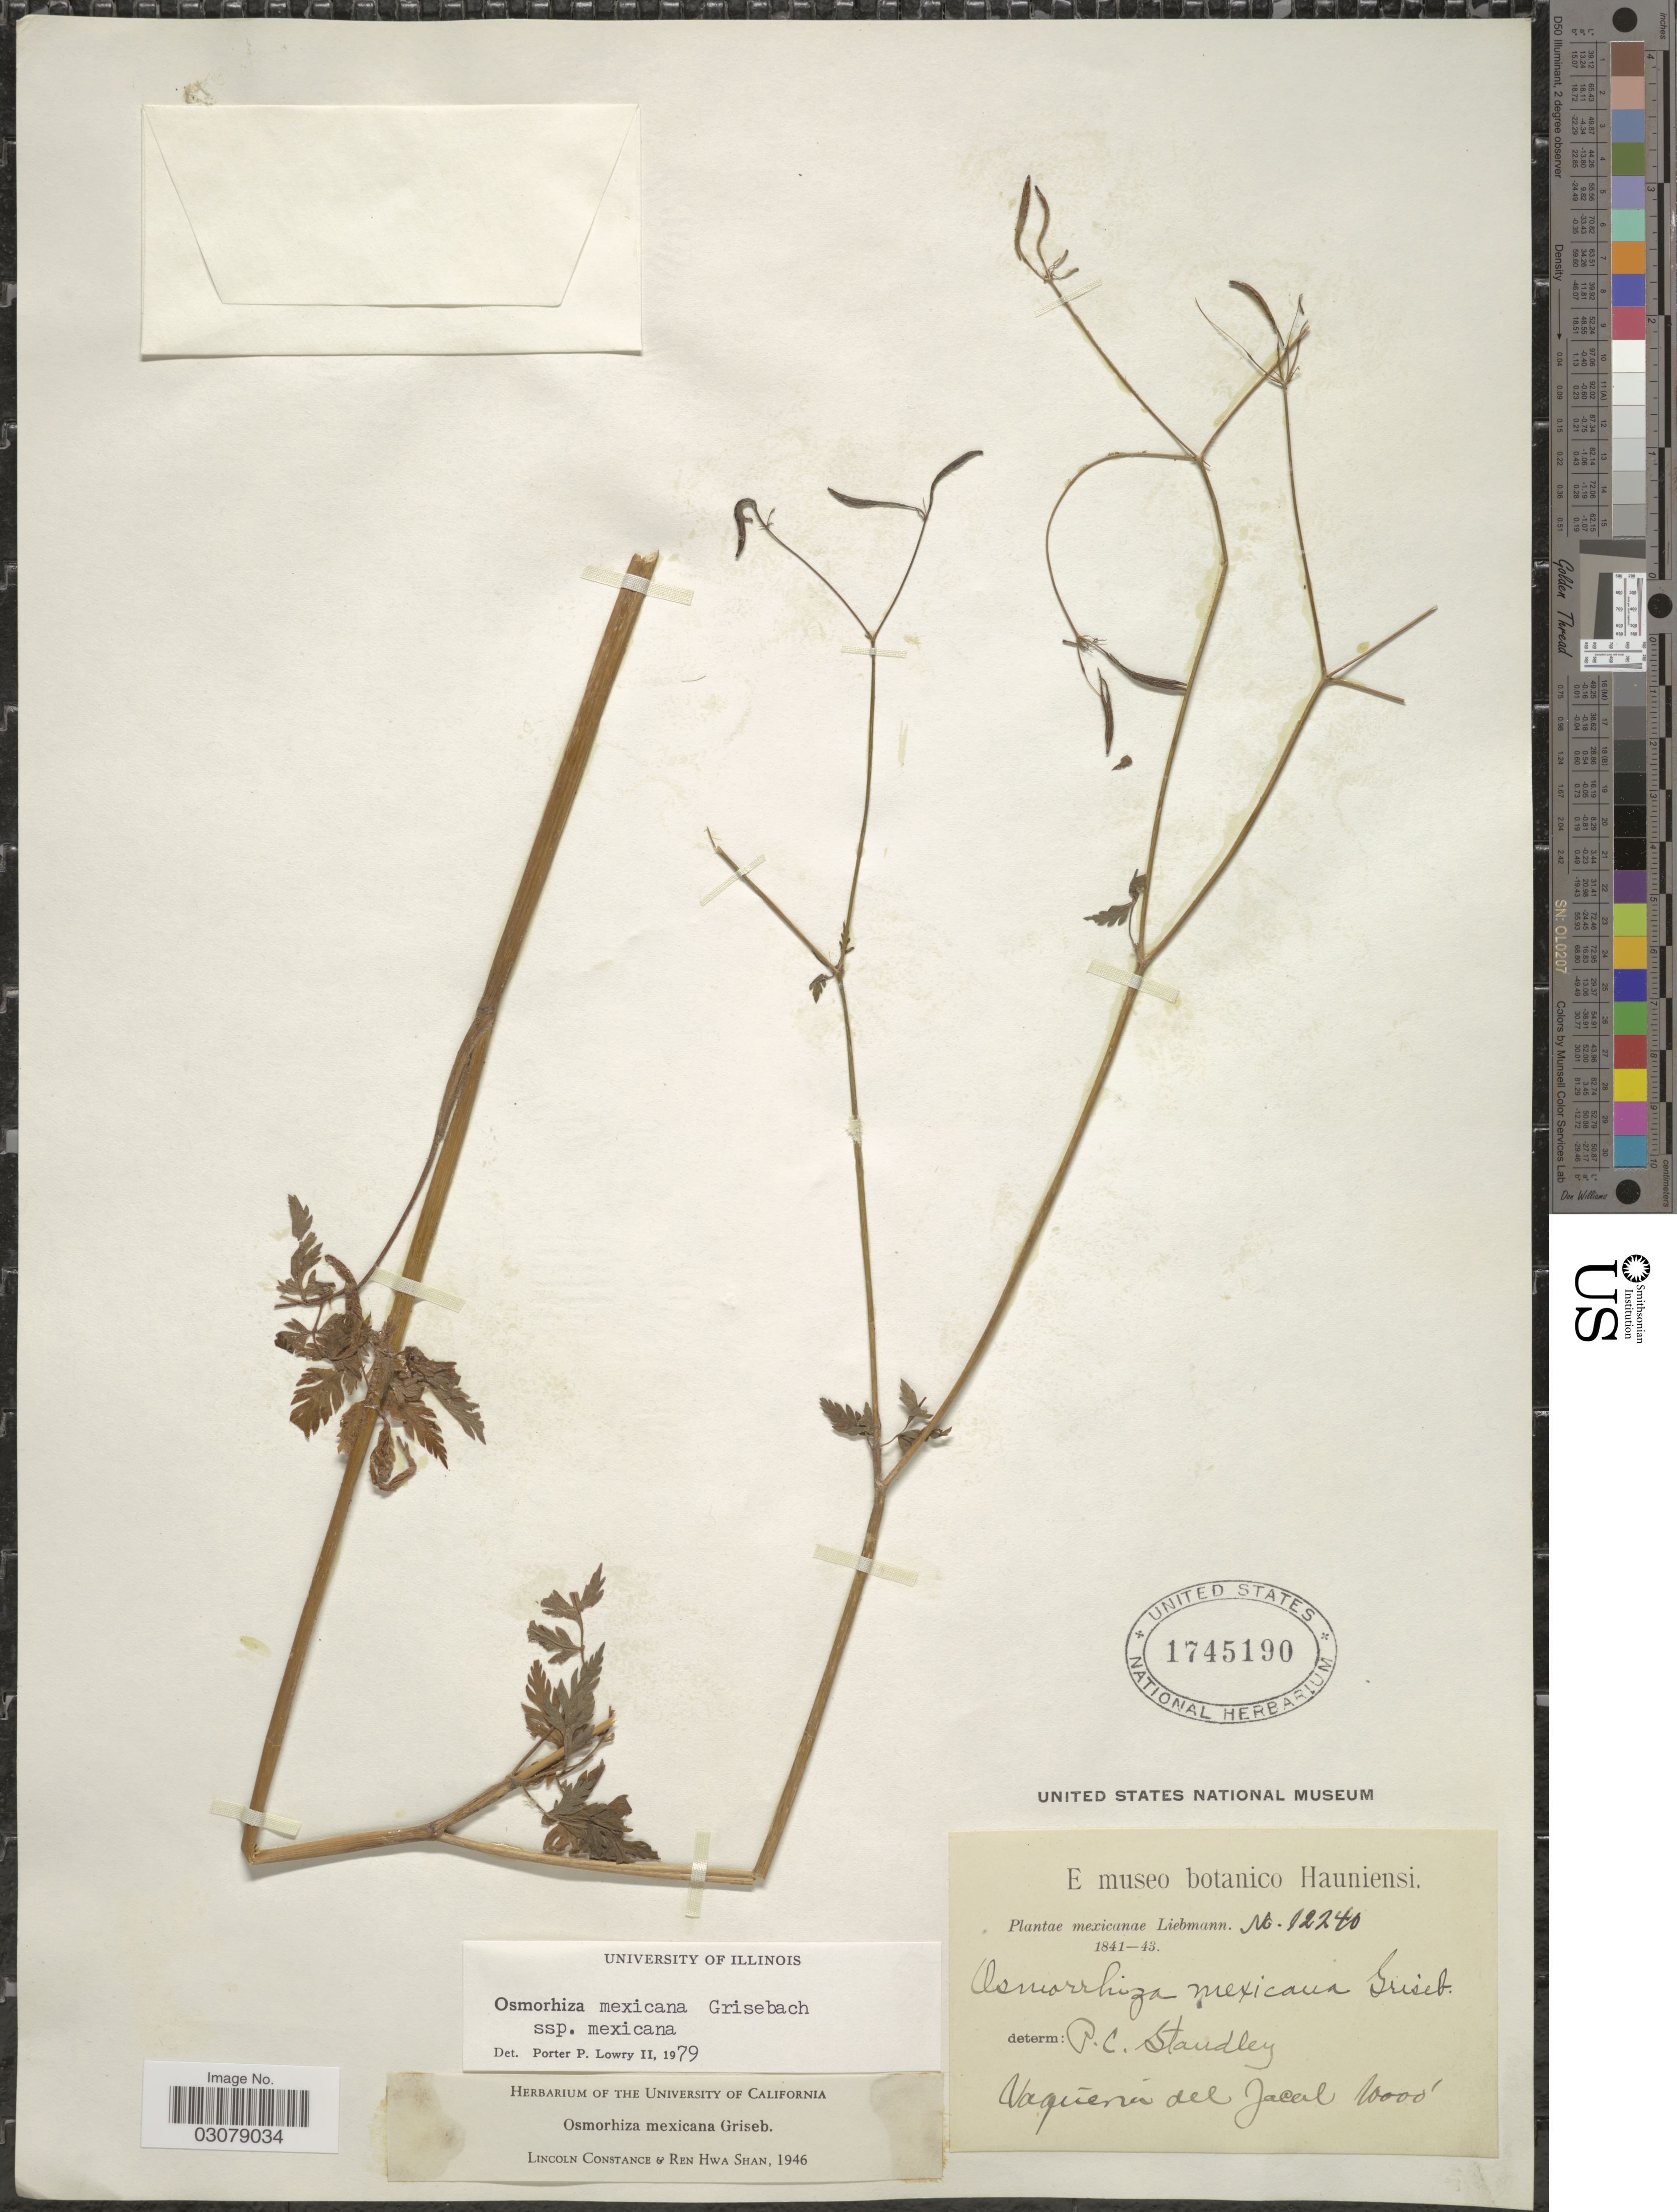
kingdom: Plantae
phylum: Tracheophyta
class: Magnoliopsida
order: Apiales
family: Apiaceae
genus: Osmorhiza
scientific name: Osmorhiza mexicana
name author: Griseb.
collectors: Liebmann, --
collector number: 12240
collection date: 1841/1843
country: Mexico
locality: Vaqueria del Jacal.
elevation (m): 3048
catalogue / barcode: US 1745190